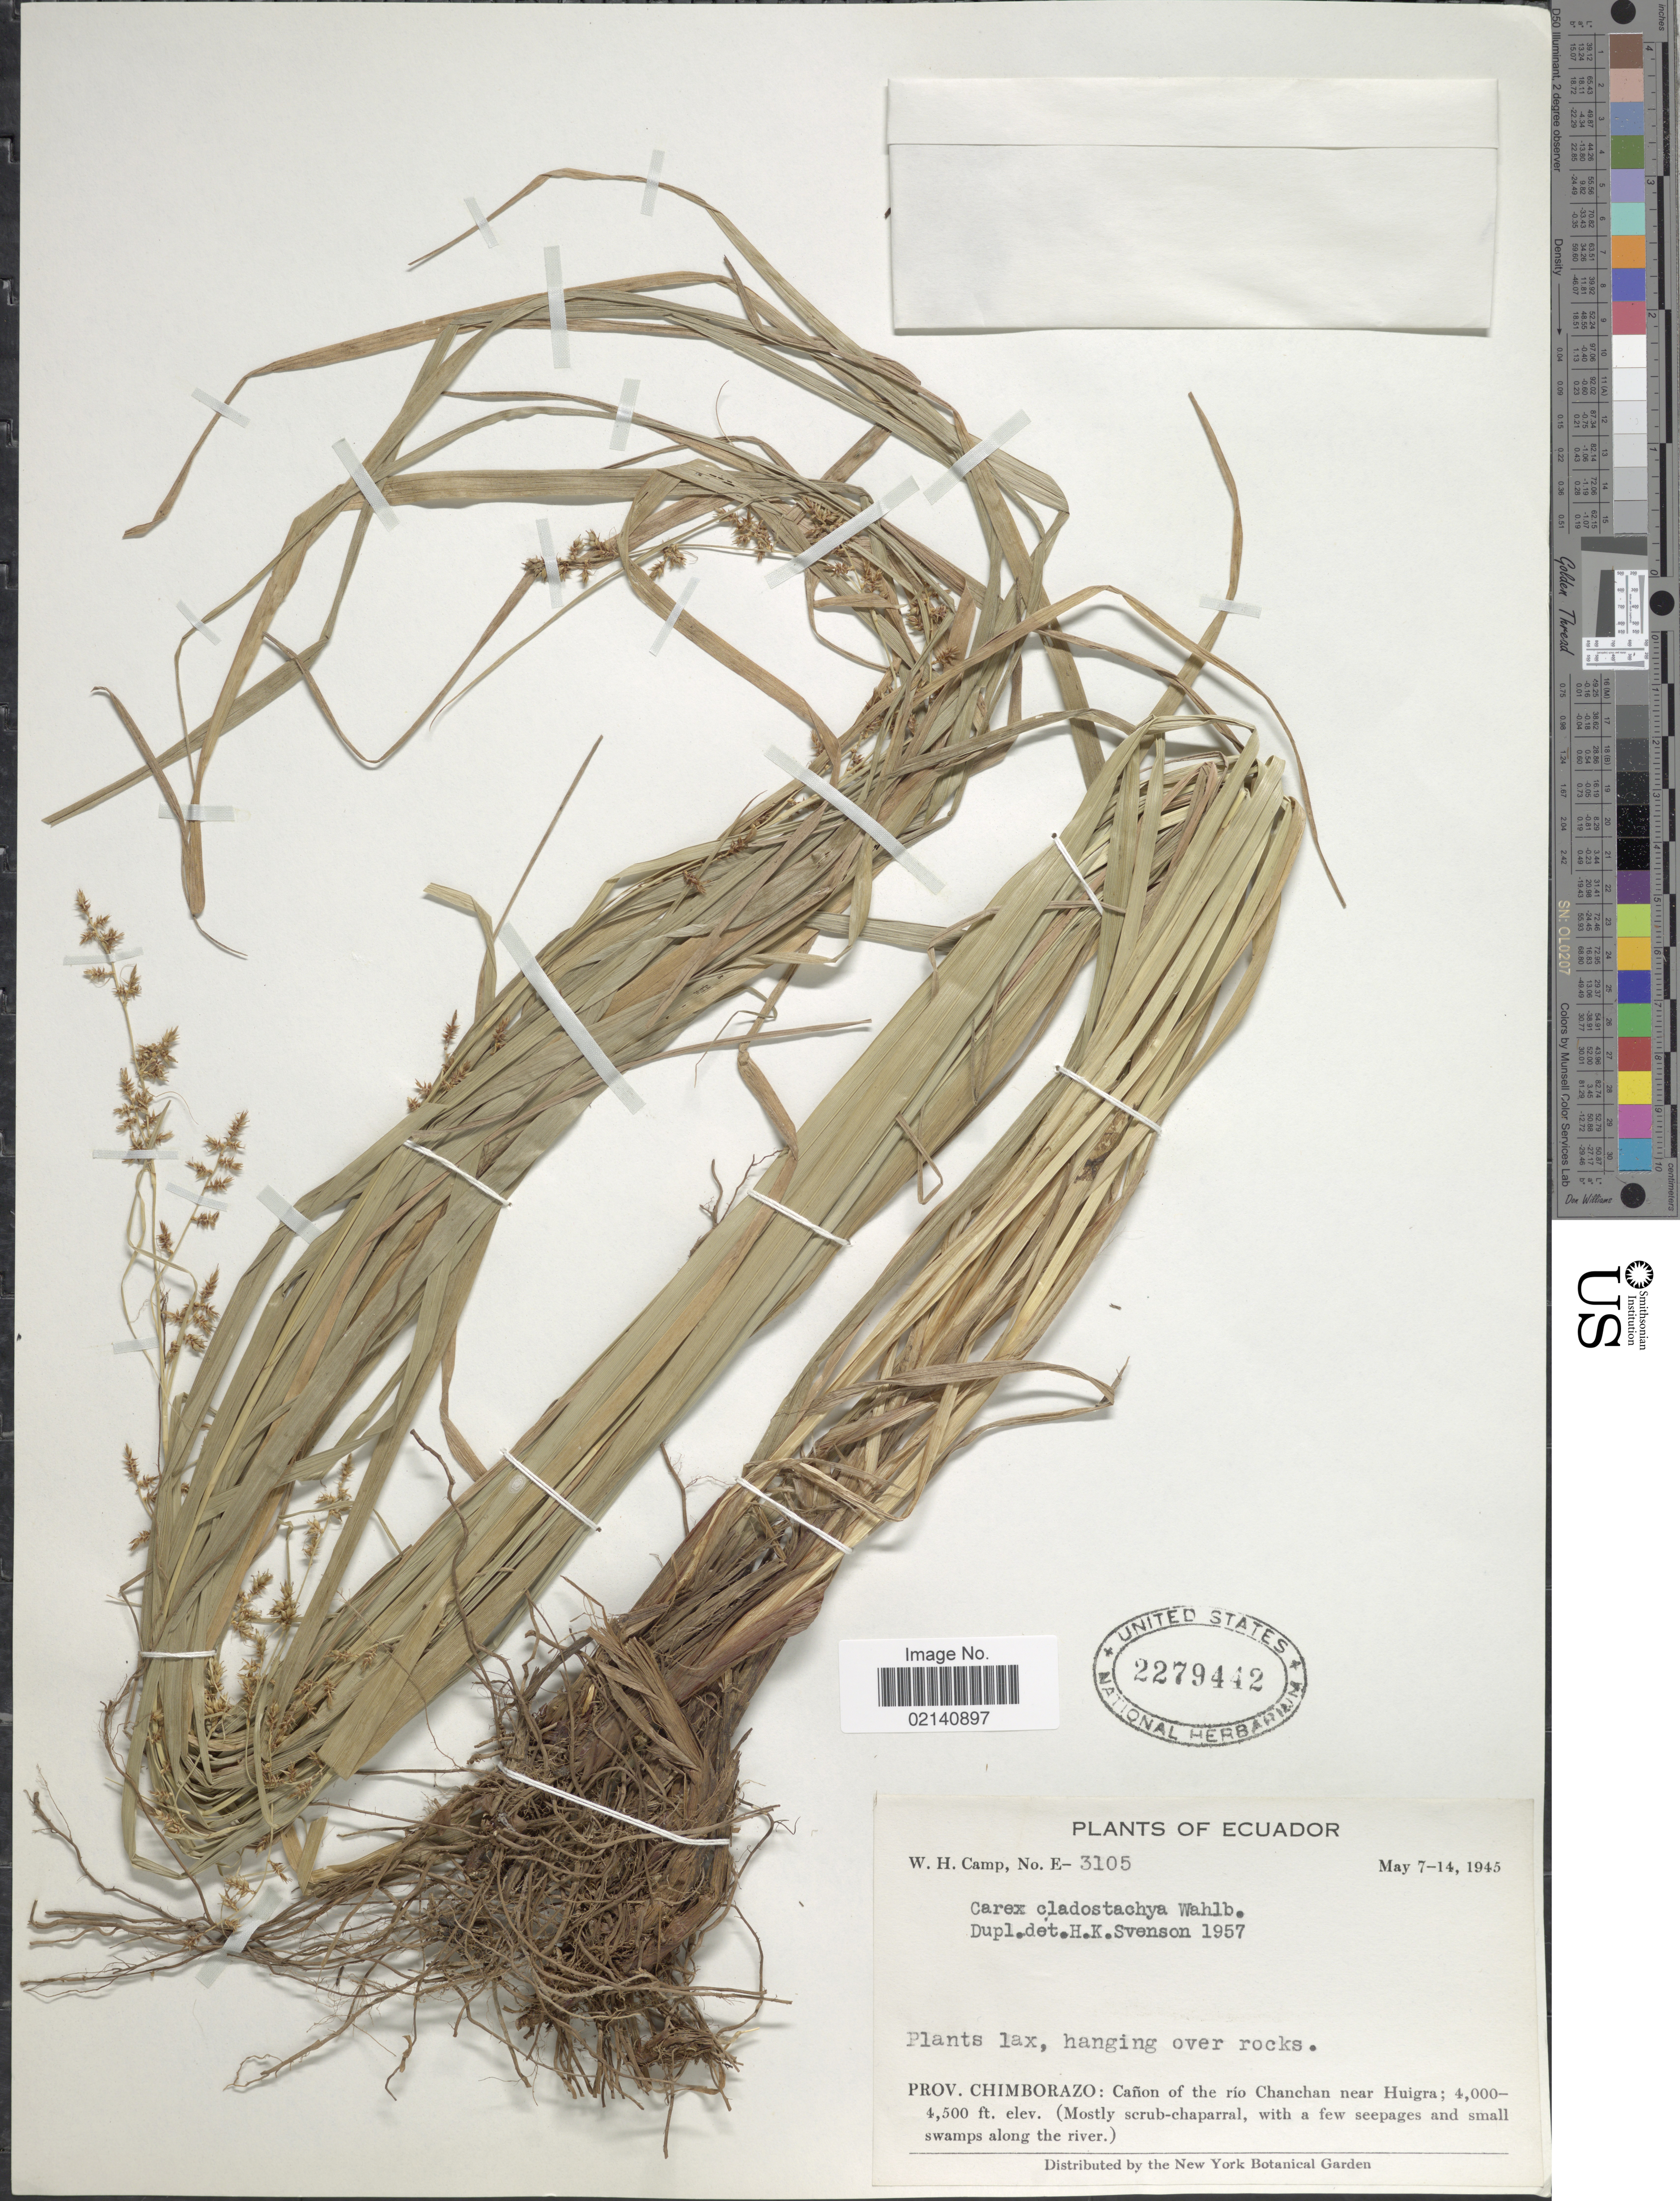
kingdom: Plantae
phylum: Tracheophyta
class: Liliopsida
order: Poales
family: Cyperaceae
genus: Carex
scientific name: Carex polystachya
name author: Sw. ex Wahlenb.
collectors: W. H. Camp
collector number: E-3105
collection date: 1945-05-07/1945-05-14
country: Ecuador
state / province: Chimborazo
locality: Hanging over rocks, Canon of the rio Chanchan near Huigra (mostly scrub-chaparral, with a few seepages and small swamps along the river)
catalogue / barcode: US 2279442